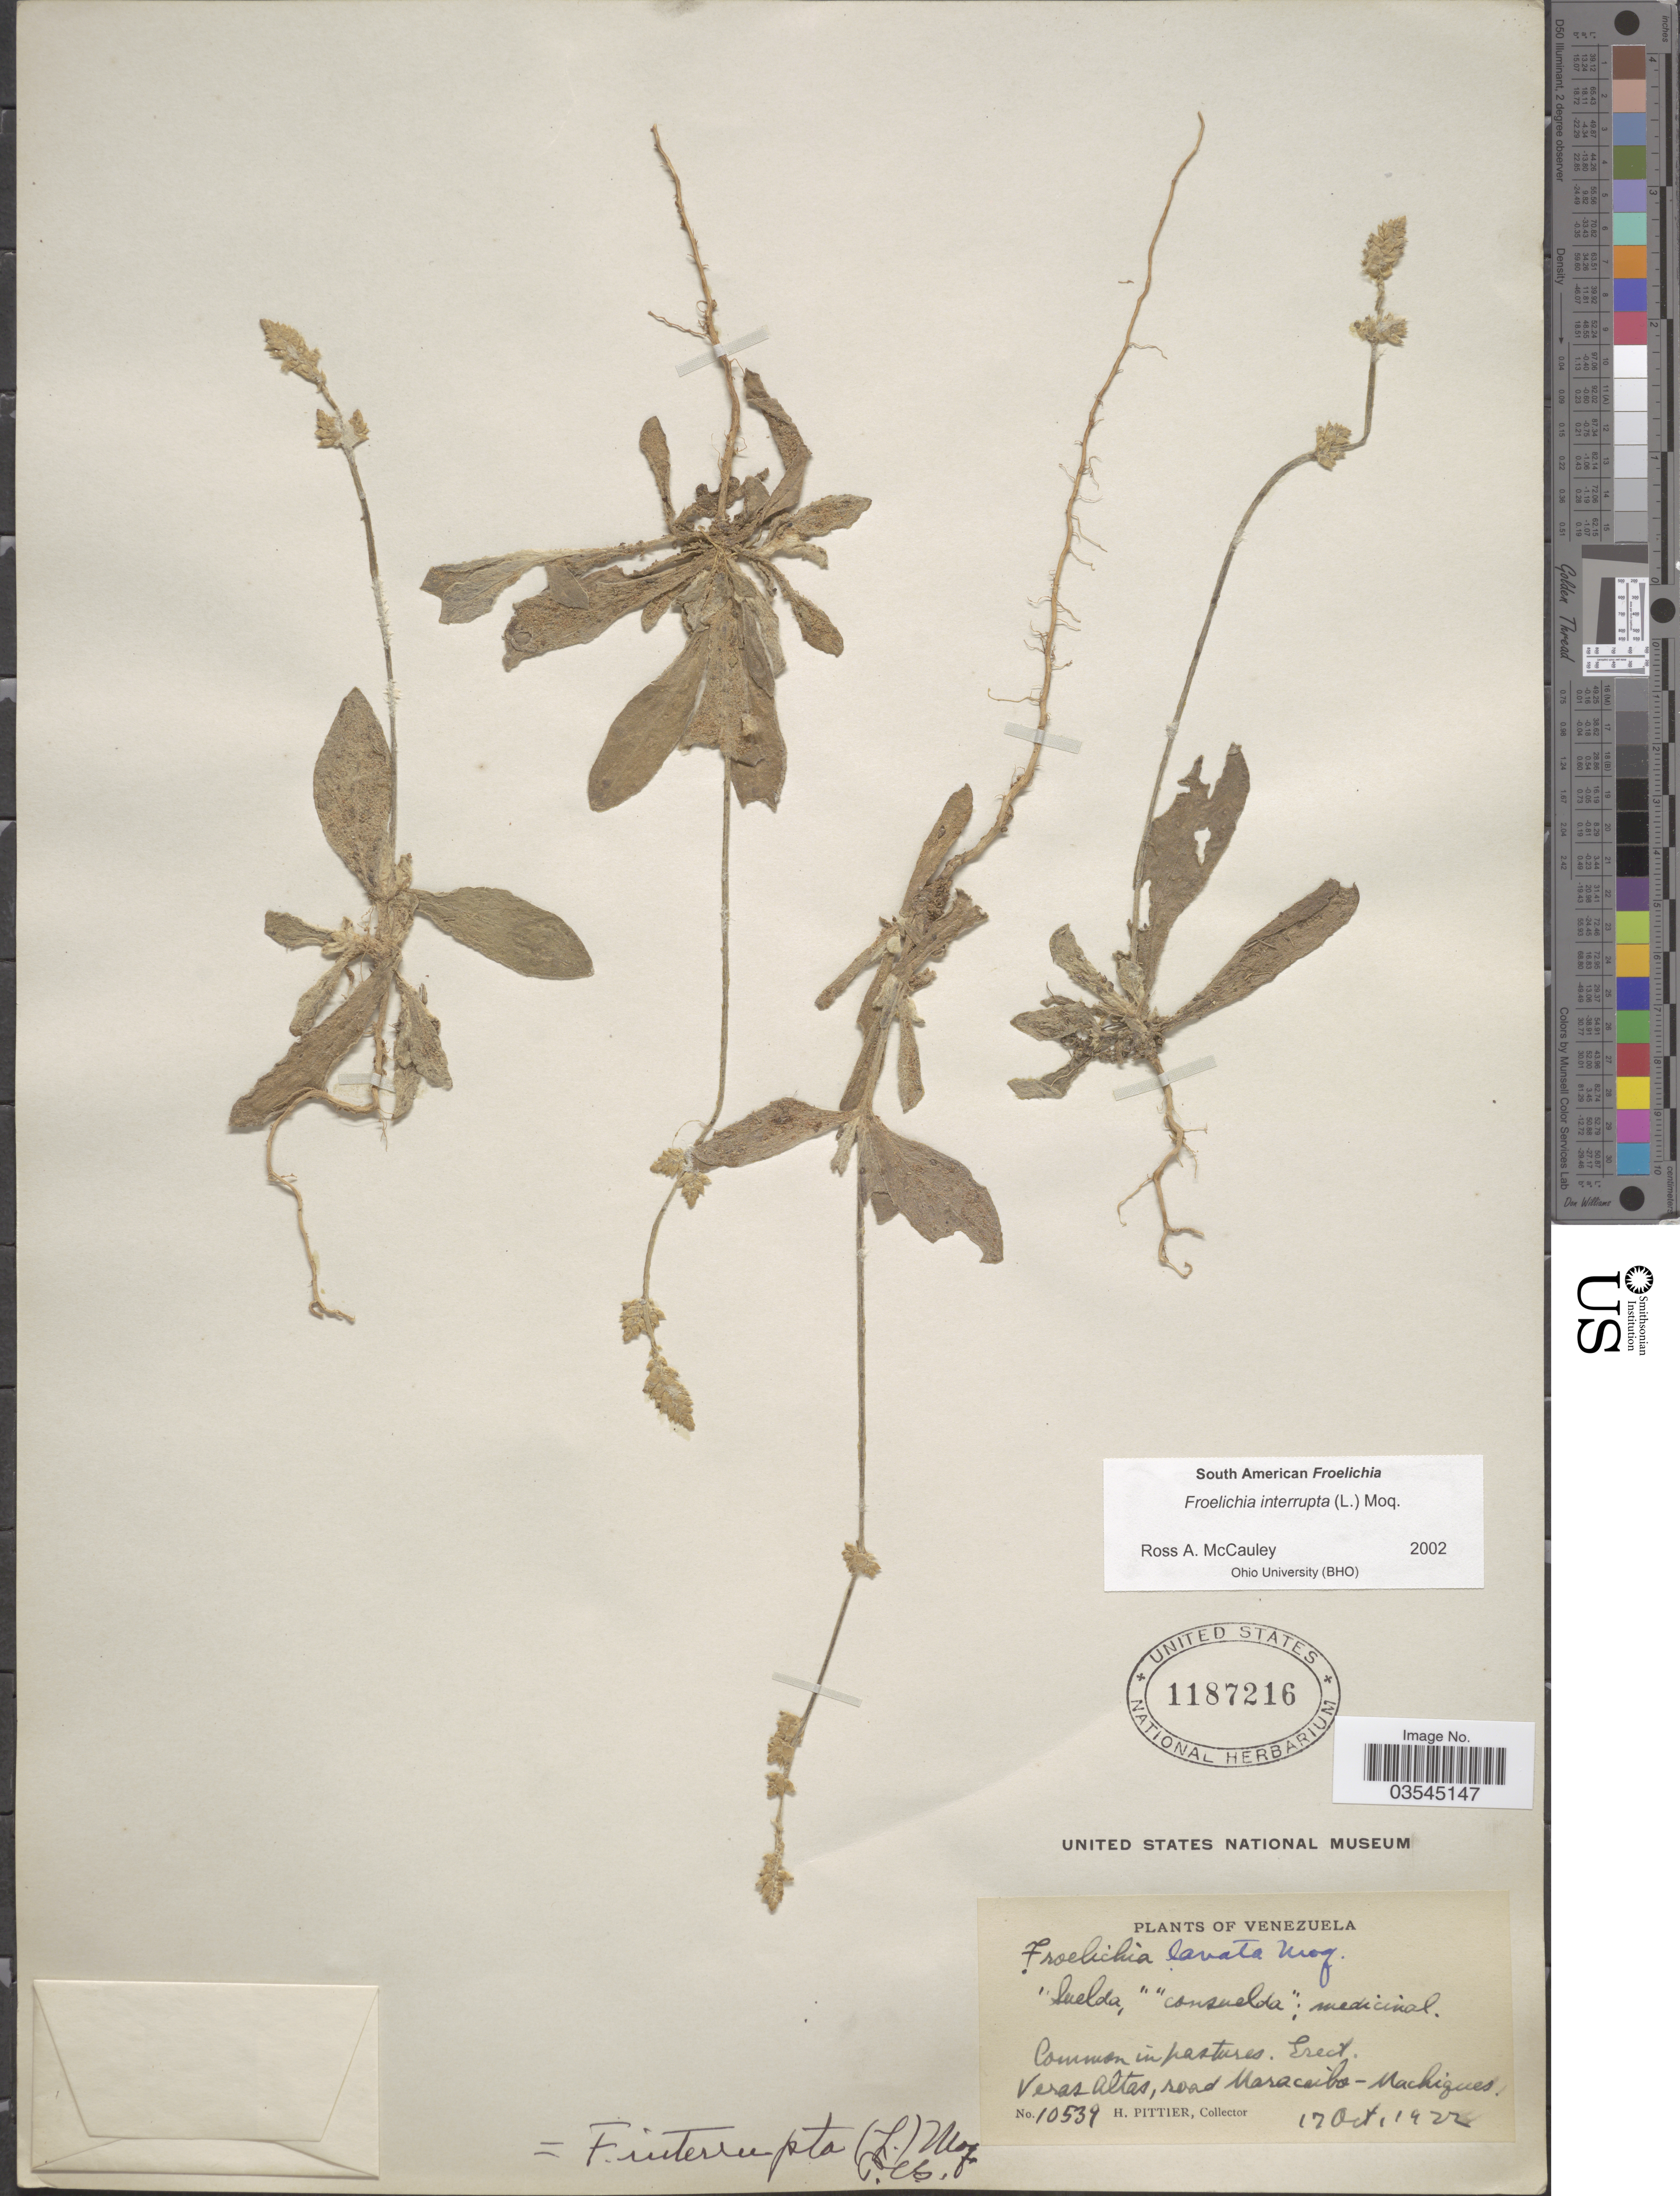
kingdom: Plantae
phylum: Tracheophyta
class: Magnoliopsida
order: Caryophyllales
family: Amaranthaceae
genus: Froelichia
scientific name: Froelichia interrupta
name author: (L.) Moq.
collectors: H. F. Pittier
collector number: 10539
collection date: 1922-10-17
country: Venezuela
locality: Veras Altas, road Maracaibo-Machiques.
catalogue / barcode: US 1187216